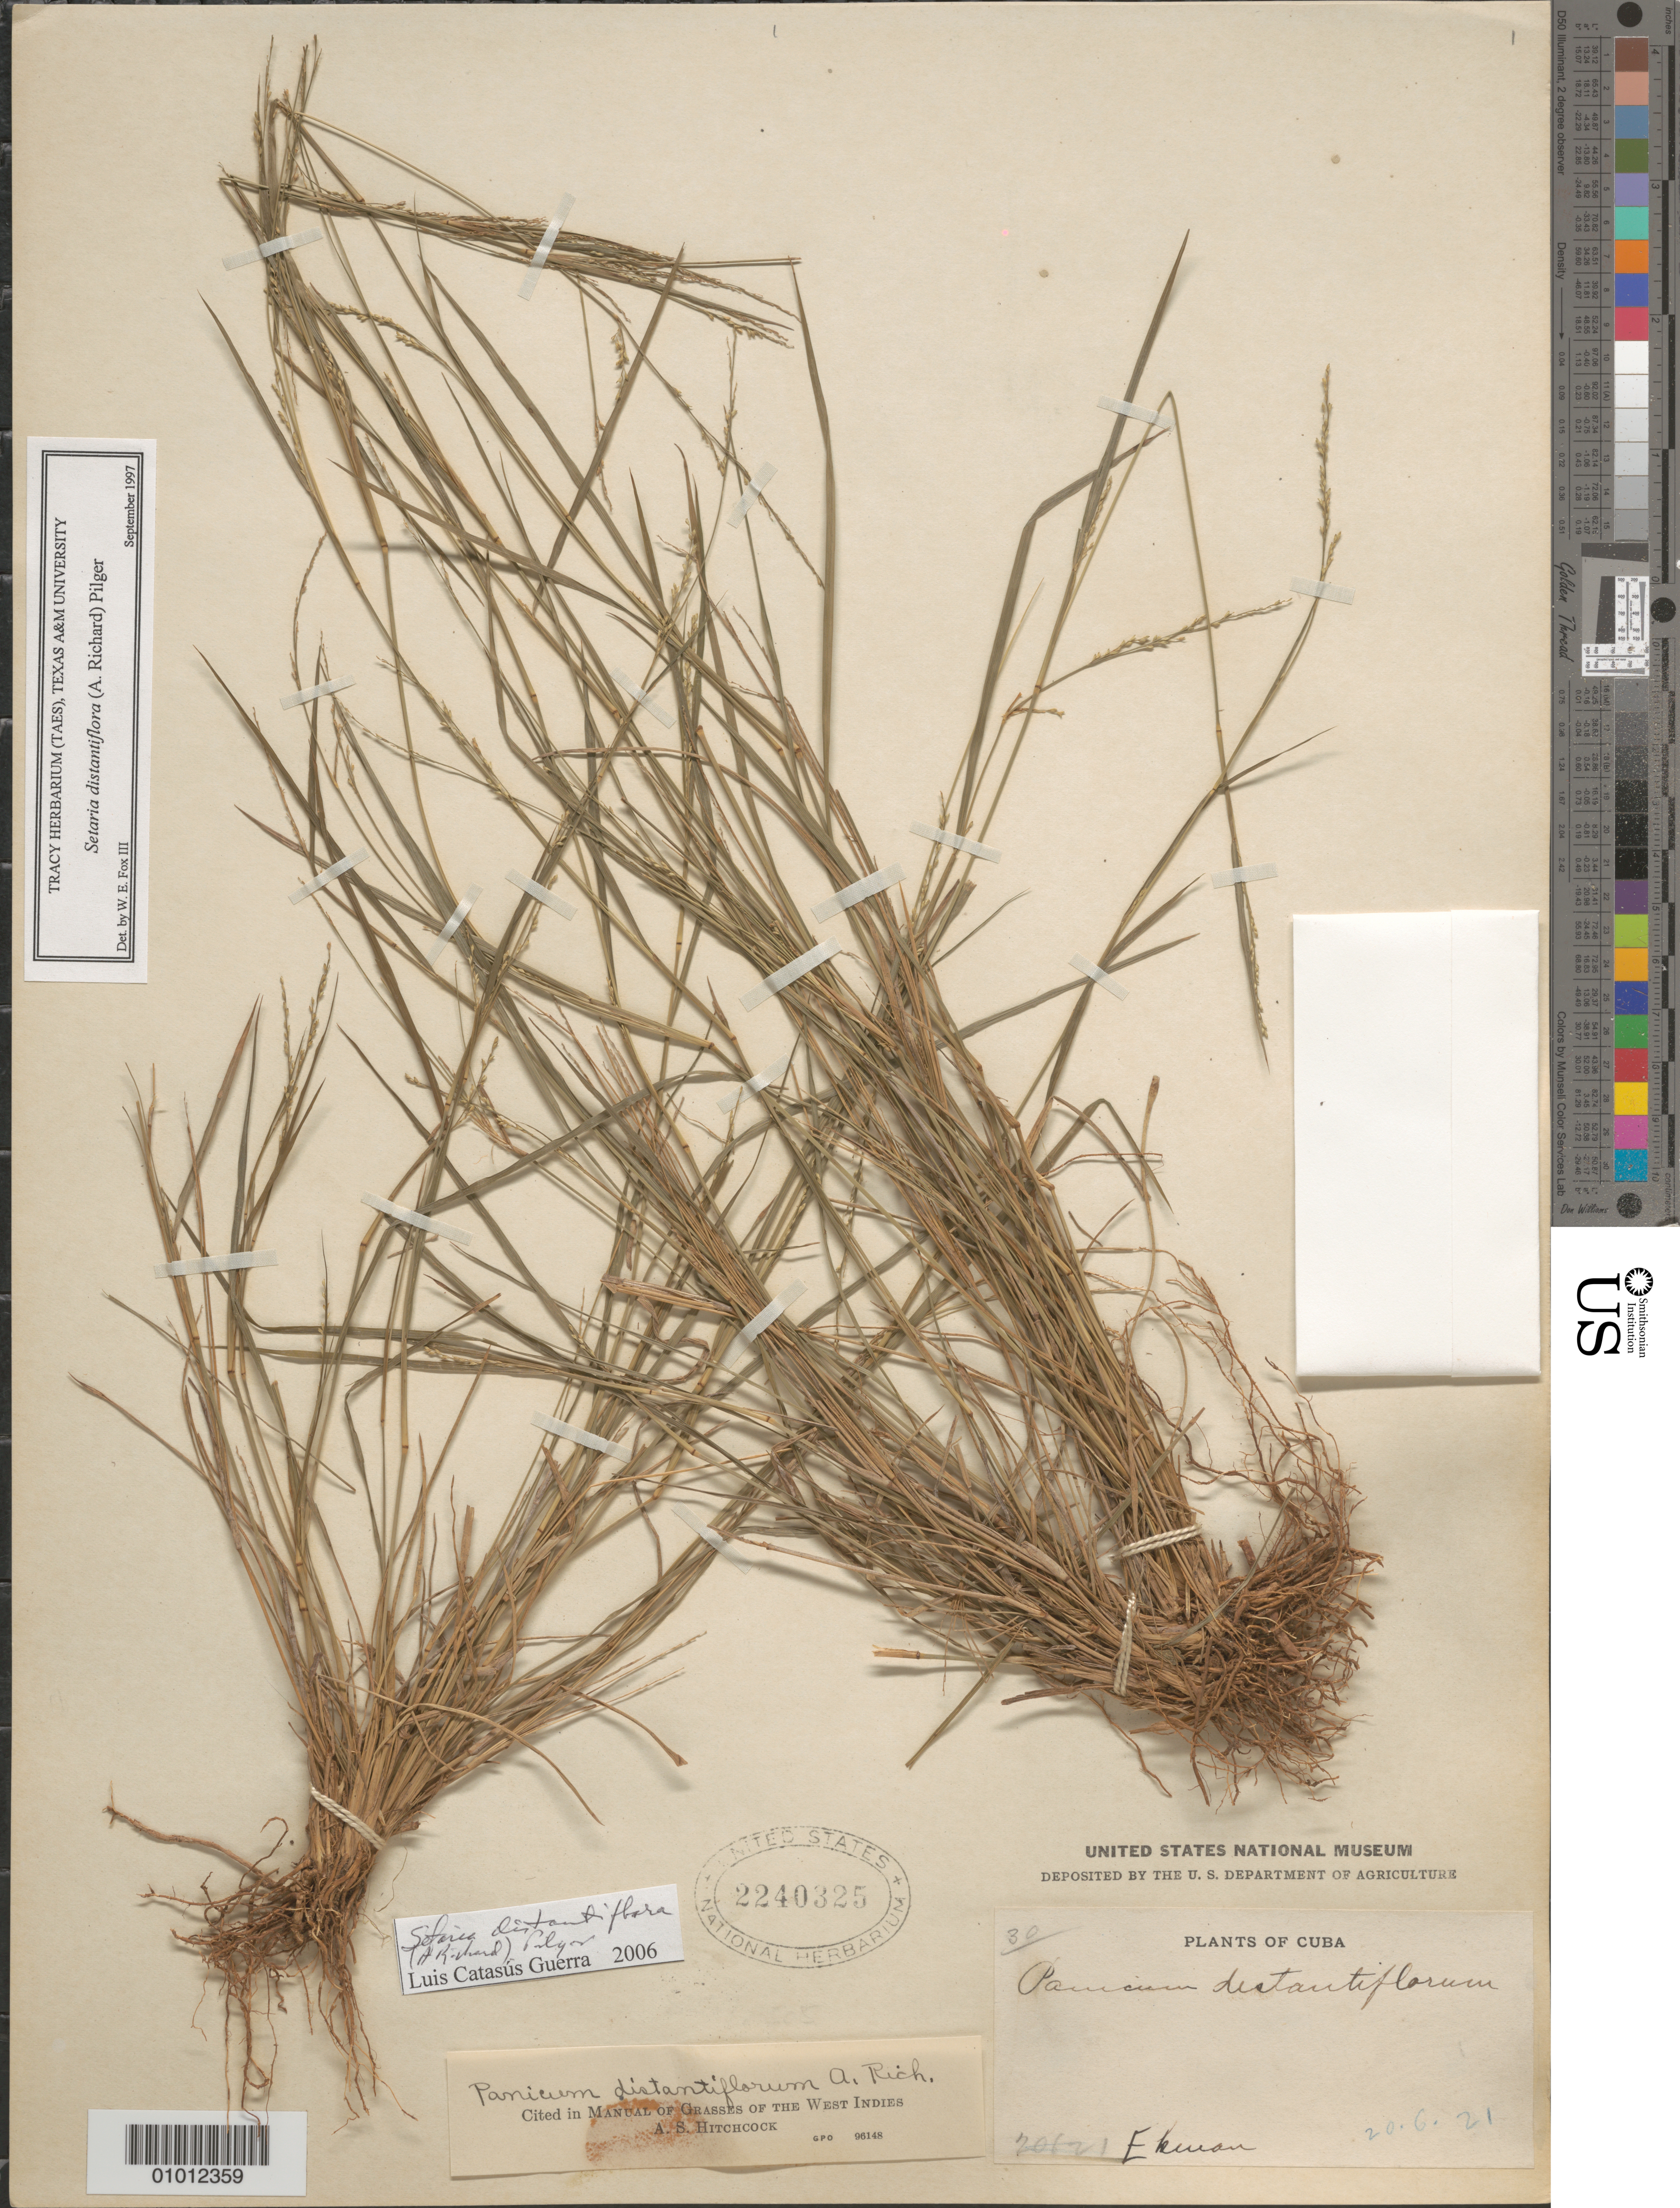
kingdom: Plantae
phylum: Tracheophyta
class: Liliopsida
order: Poales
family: Poaceae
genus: Setaria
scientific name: Setaria geniculata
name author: (Lam.) P. Beauv.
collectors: E. L. Ekman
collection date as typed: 20 Jun 1921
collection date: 1921-06-20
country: Cuba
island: Cuba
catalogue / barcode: US 2240325